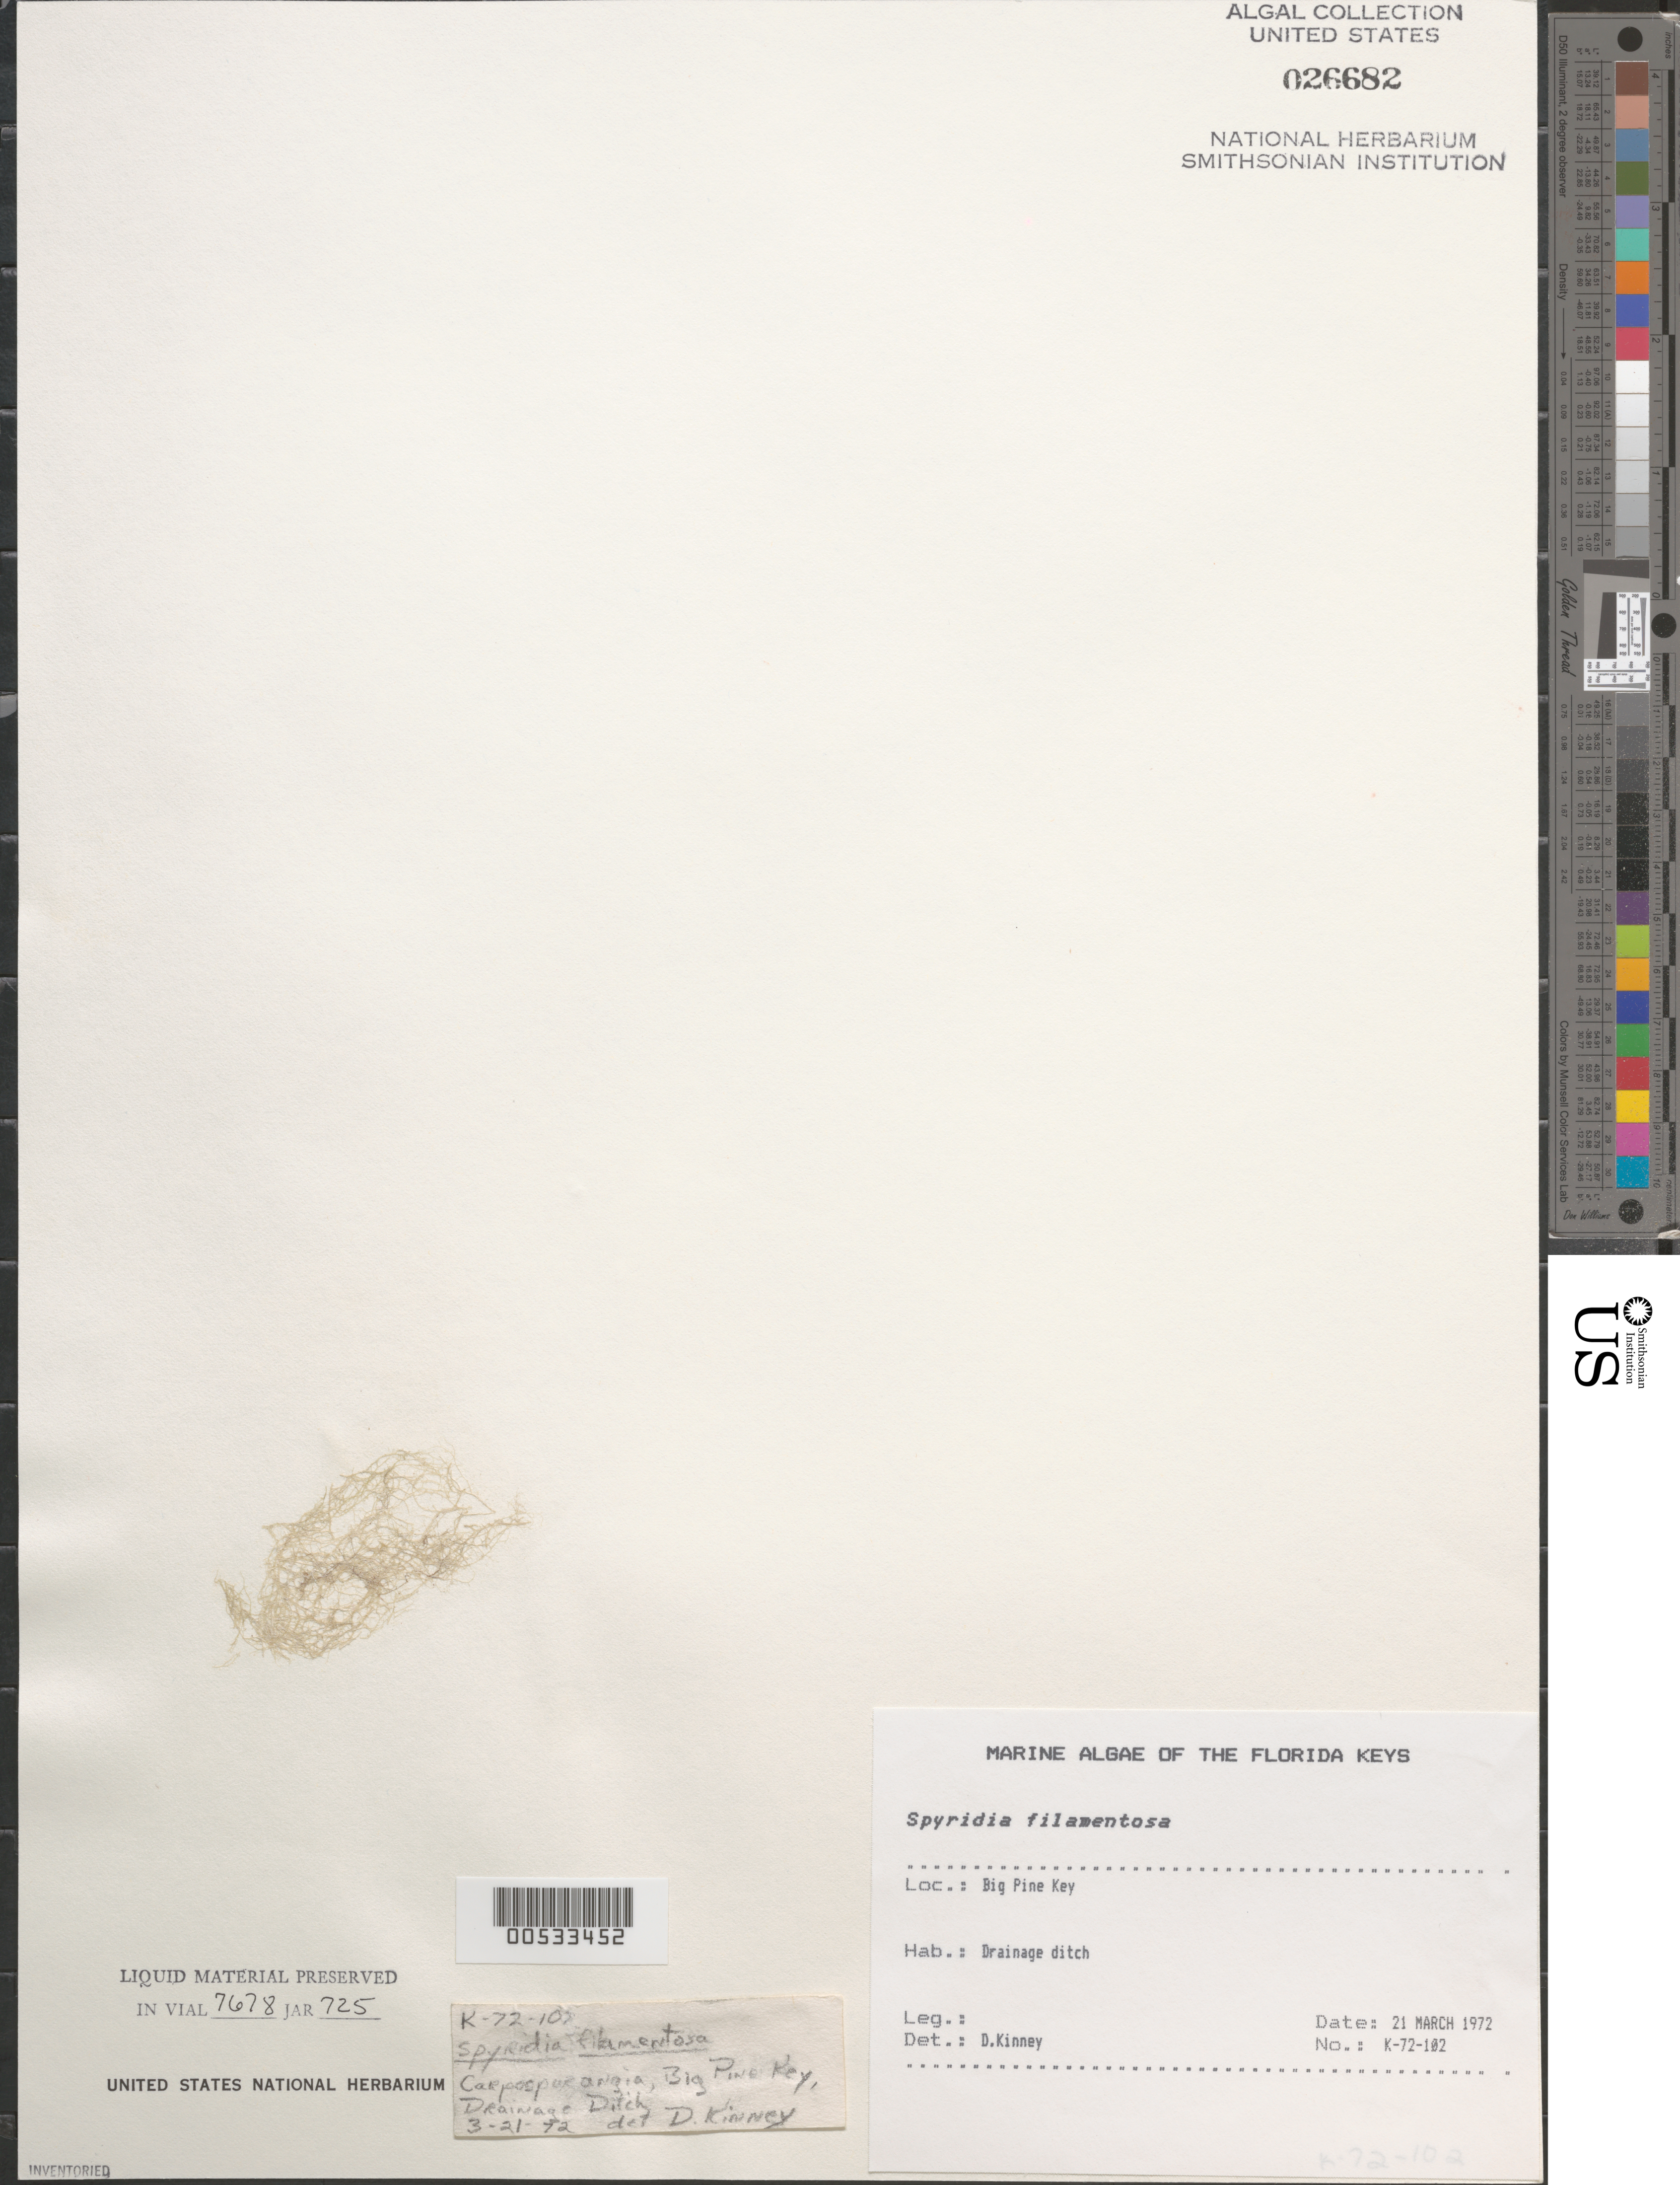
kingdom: Plantae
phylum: Rhodophyta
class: Florideophyceae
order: Ceramiales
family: Spyridiaceae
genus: Spyridia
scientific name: Spyridia filamentosa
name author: (Wulfen) Harv.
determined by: Kinney, D.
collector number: K-72-102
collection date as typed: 21 Mar 1972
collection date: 1972-03-21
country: United States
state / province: Florida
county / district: Monroe County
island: Big Pine Key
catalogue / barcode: US 26682